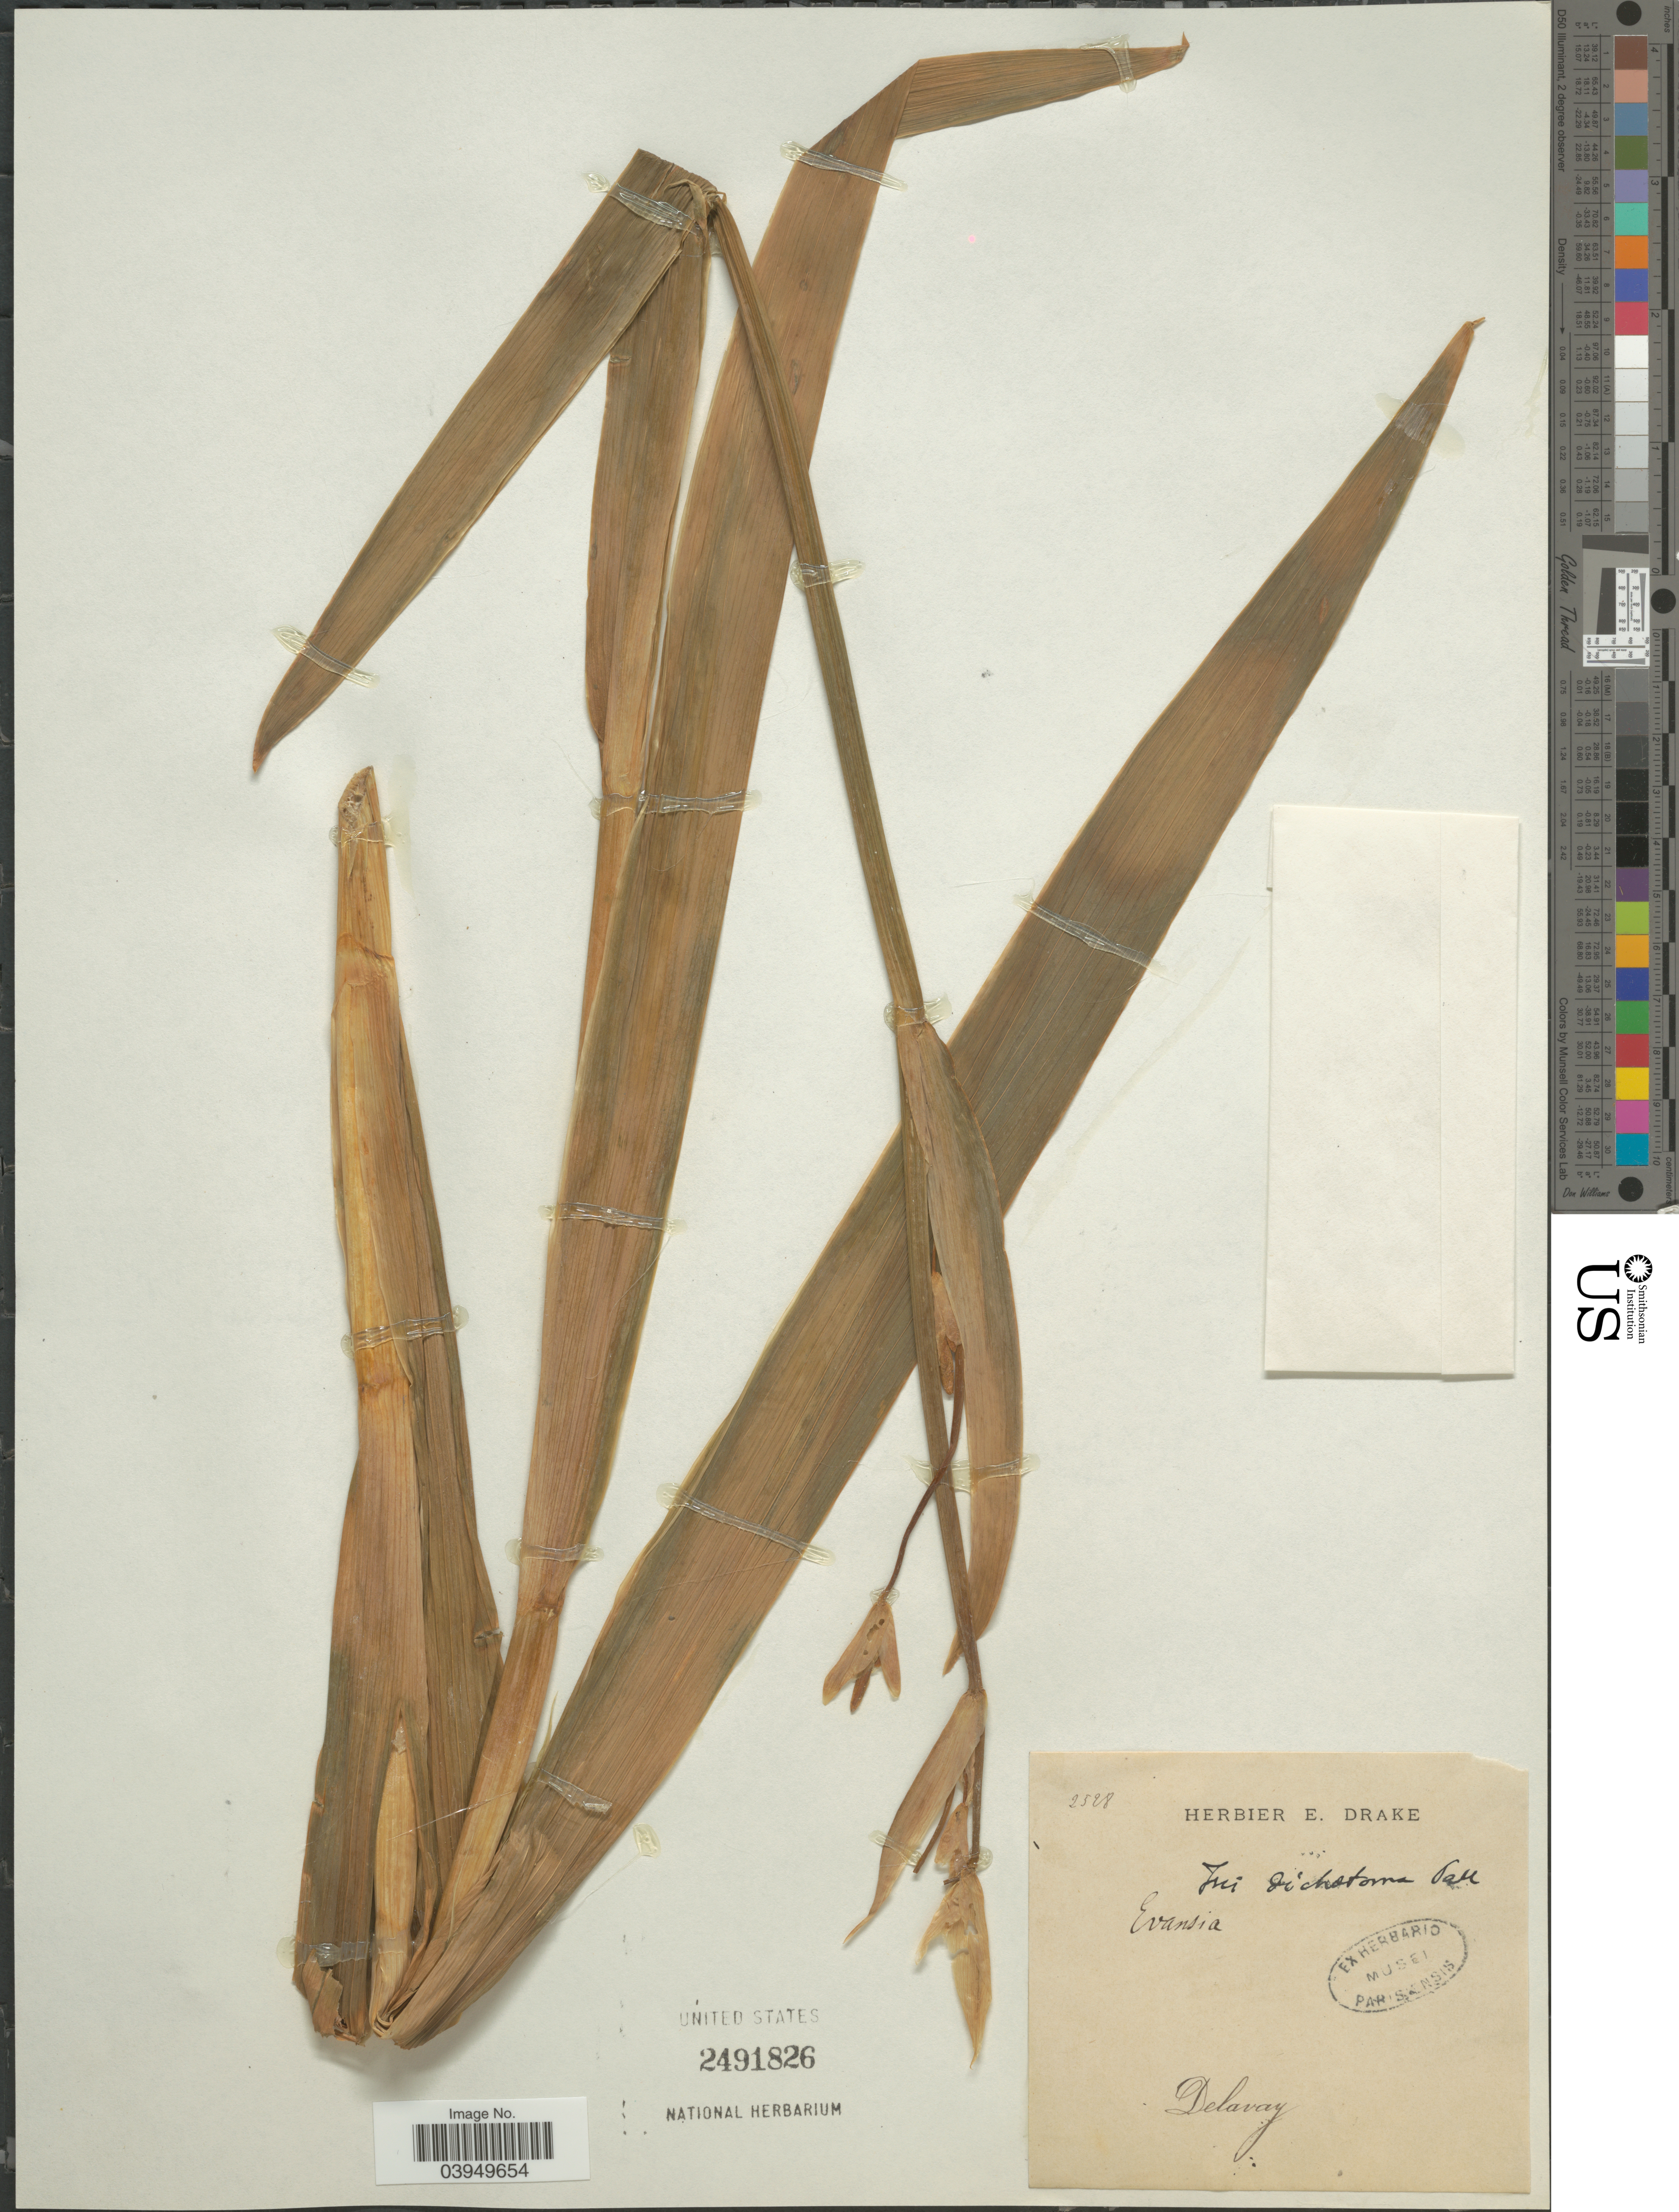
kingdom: Plantae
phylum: Tracheophyta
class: Liliopsida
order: Asparagales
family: Iridaceae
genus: Iris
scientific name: Iris dichotoma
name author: Pall.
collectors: Delavay, --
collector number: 2528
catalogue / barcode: US 2491826